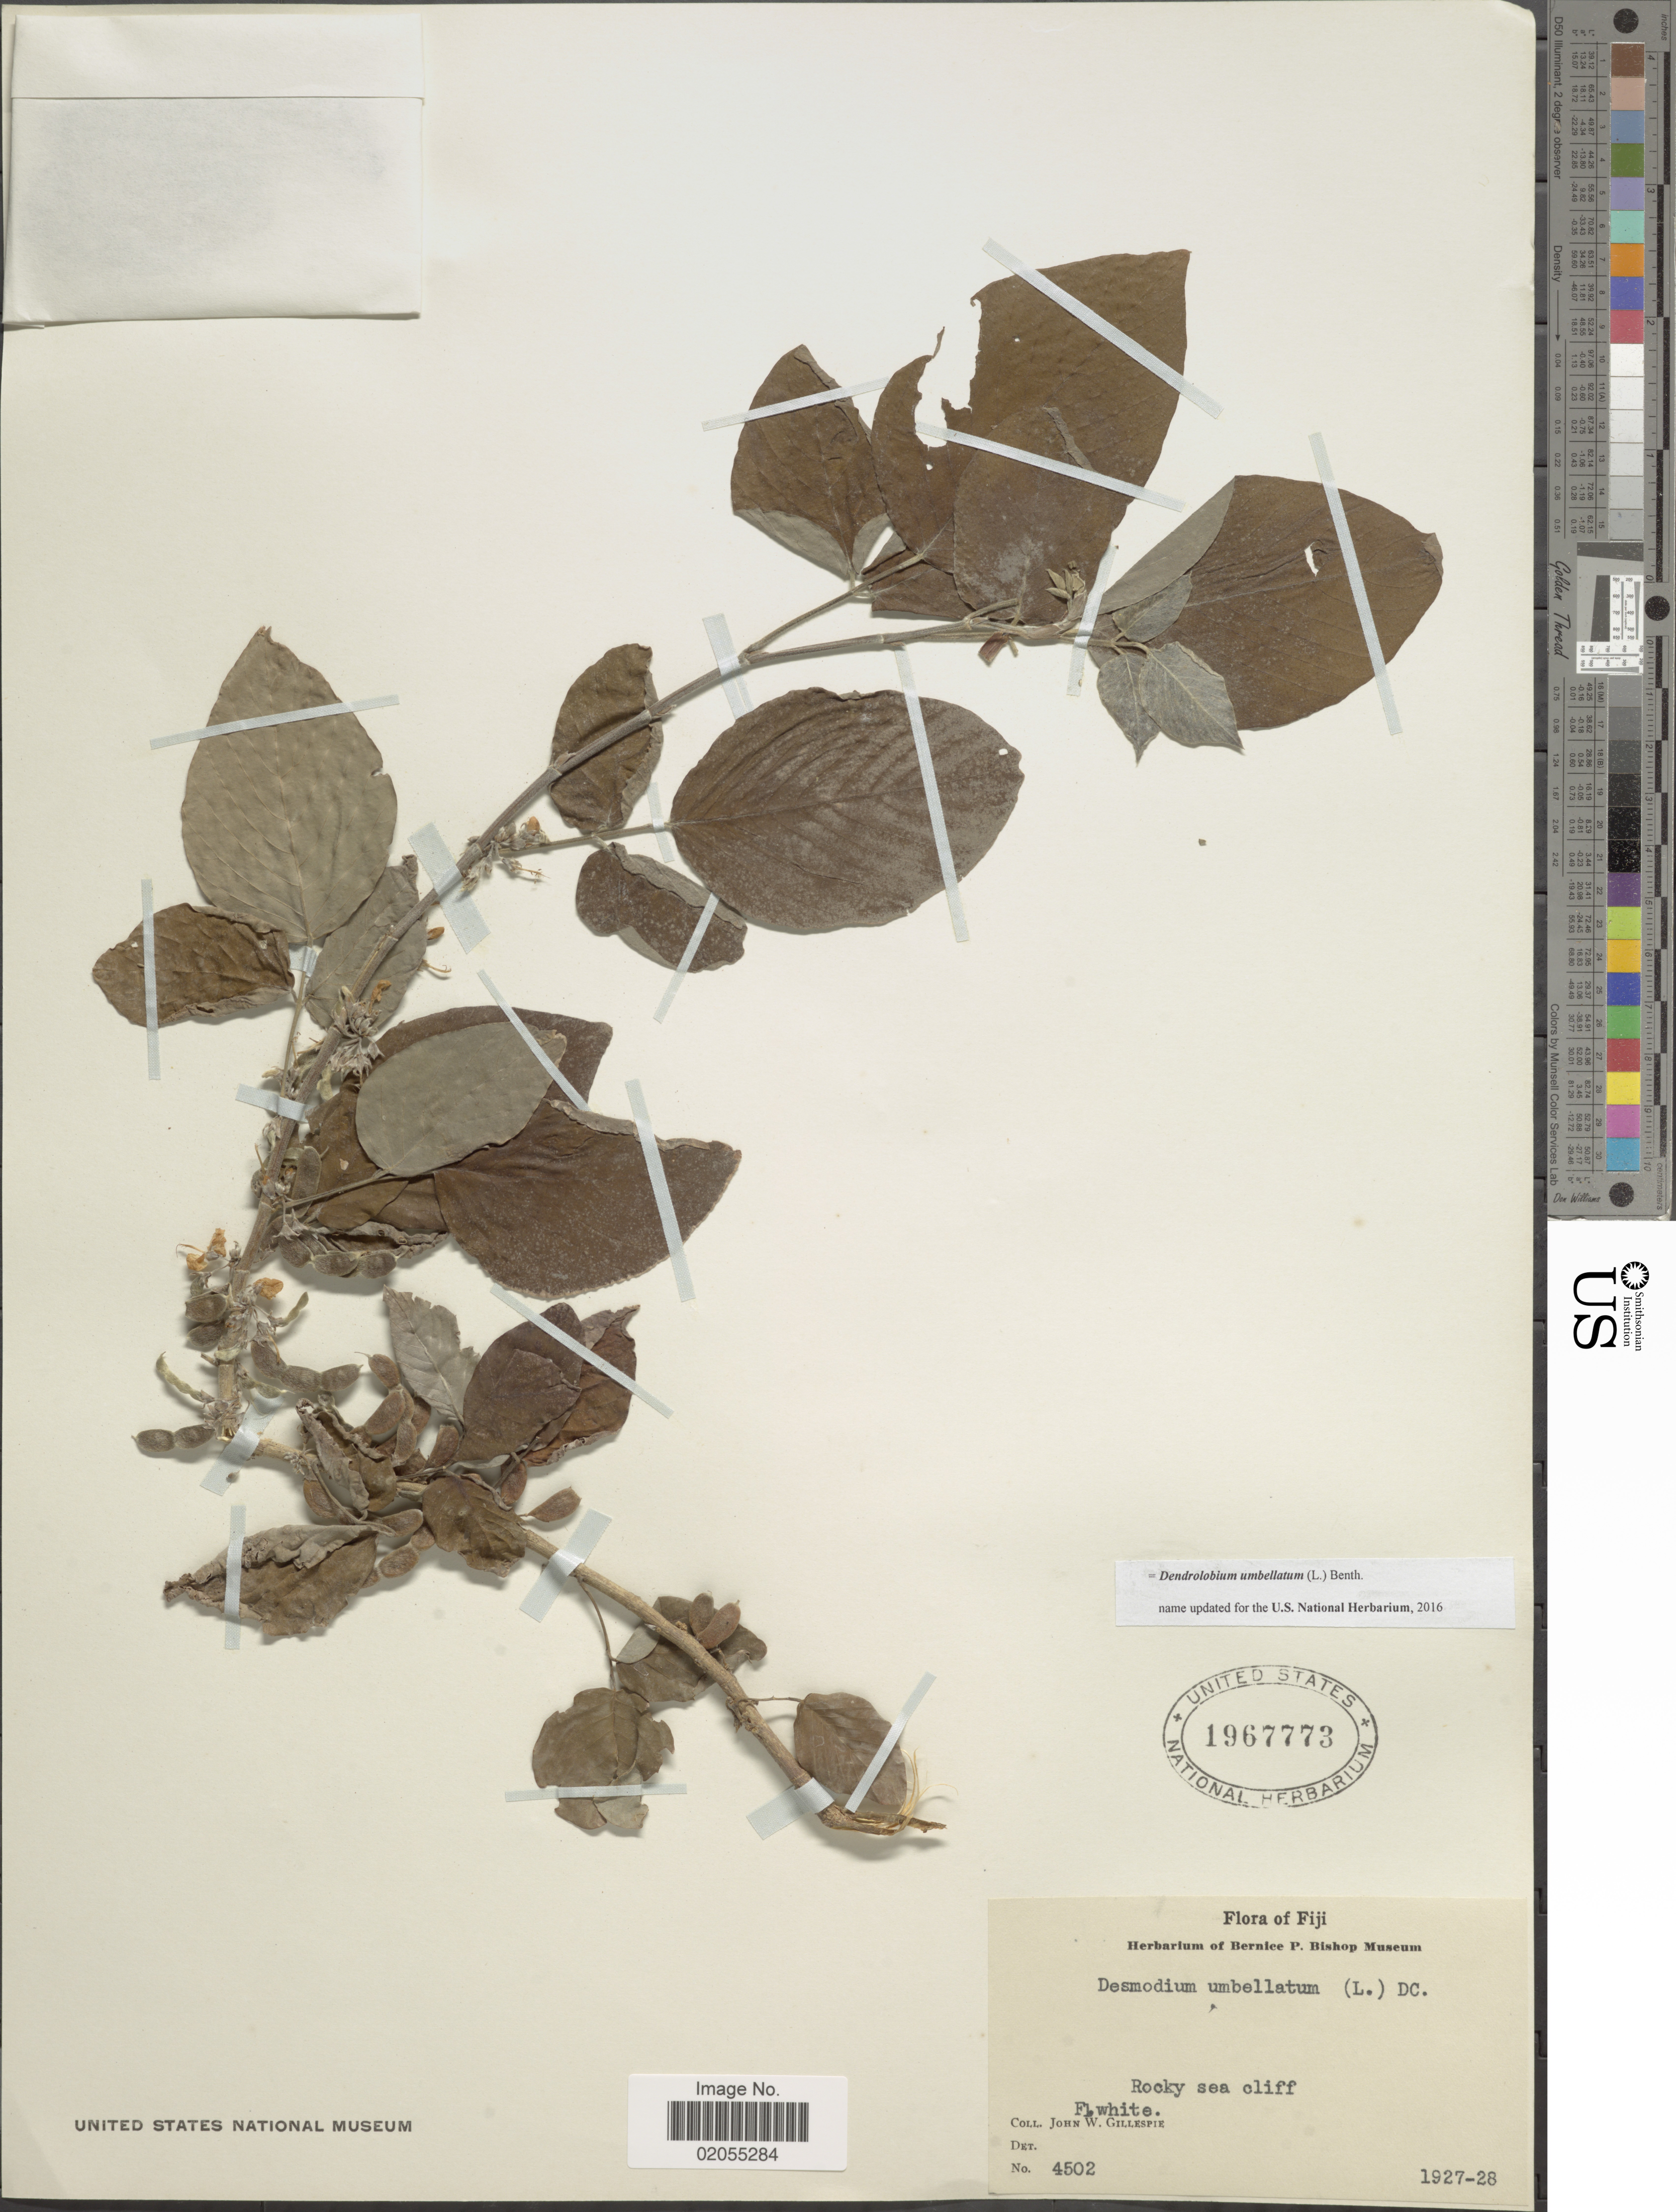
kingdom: Plantae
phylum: Tracheophyta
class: Magnoliopsida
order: Fabales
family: Fabaceae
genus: Dendrolobium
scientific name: Dendrolobium umbellatum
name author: (L.) Benth.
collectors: J. W. Gillespie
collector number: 4502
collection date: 1927/1928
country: Fiji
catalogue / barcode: US 1967773